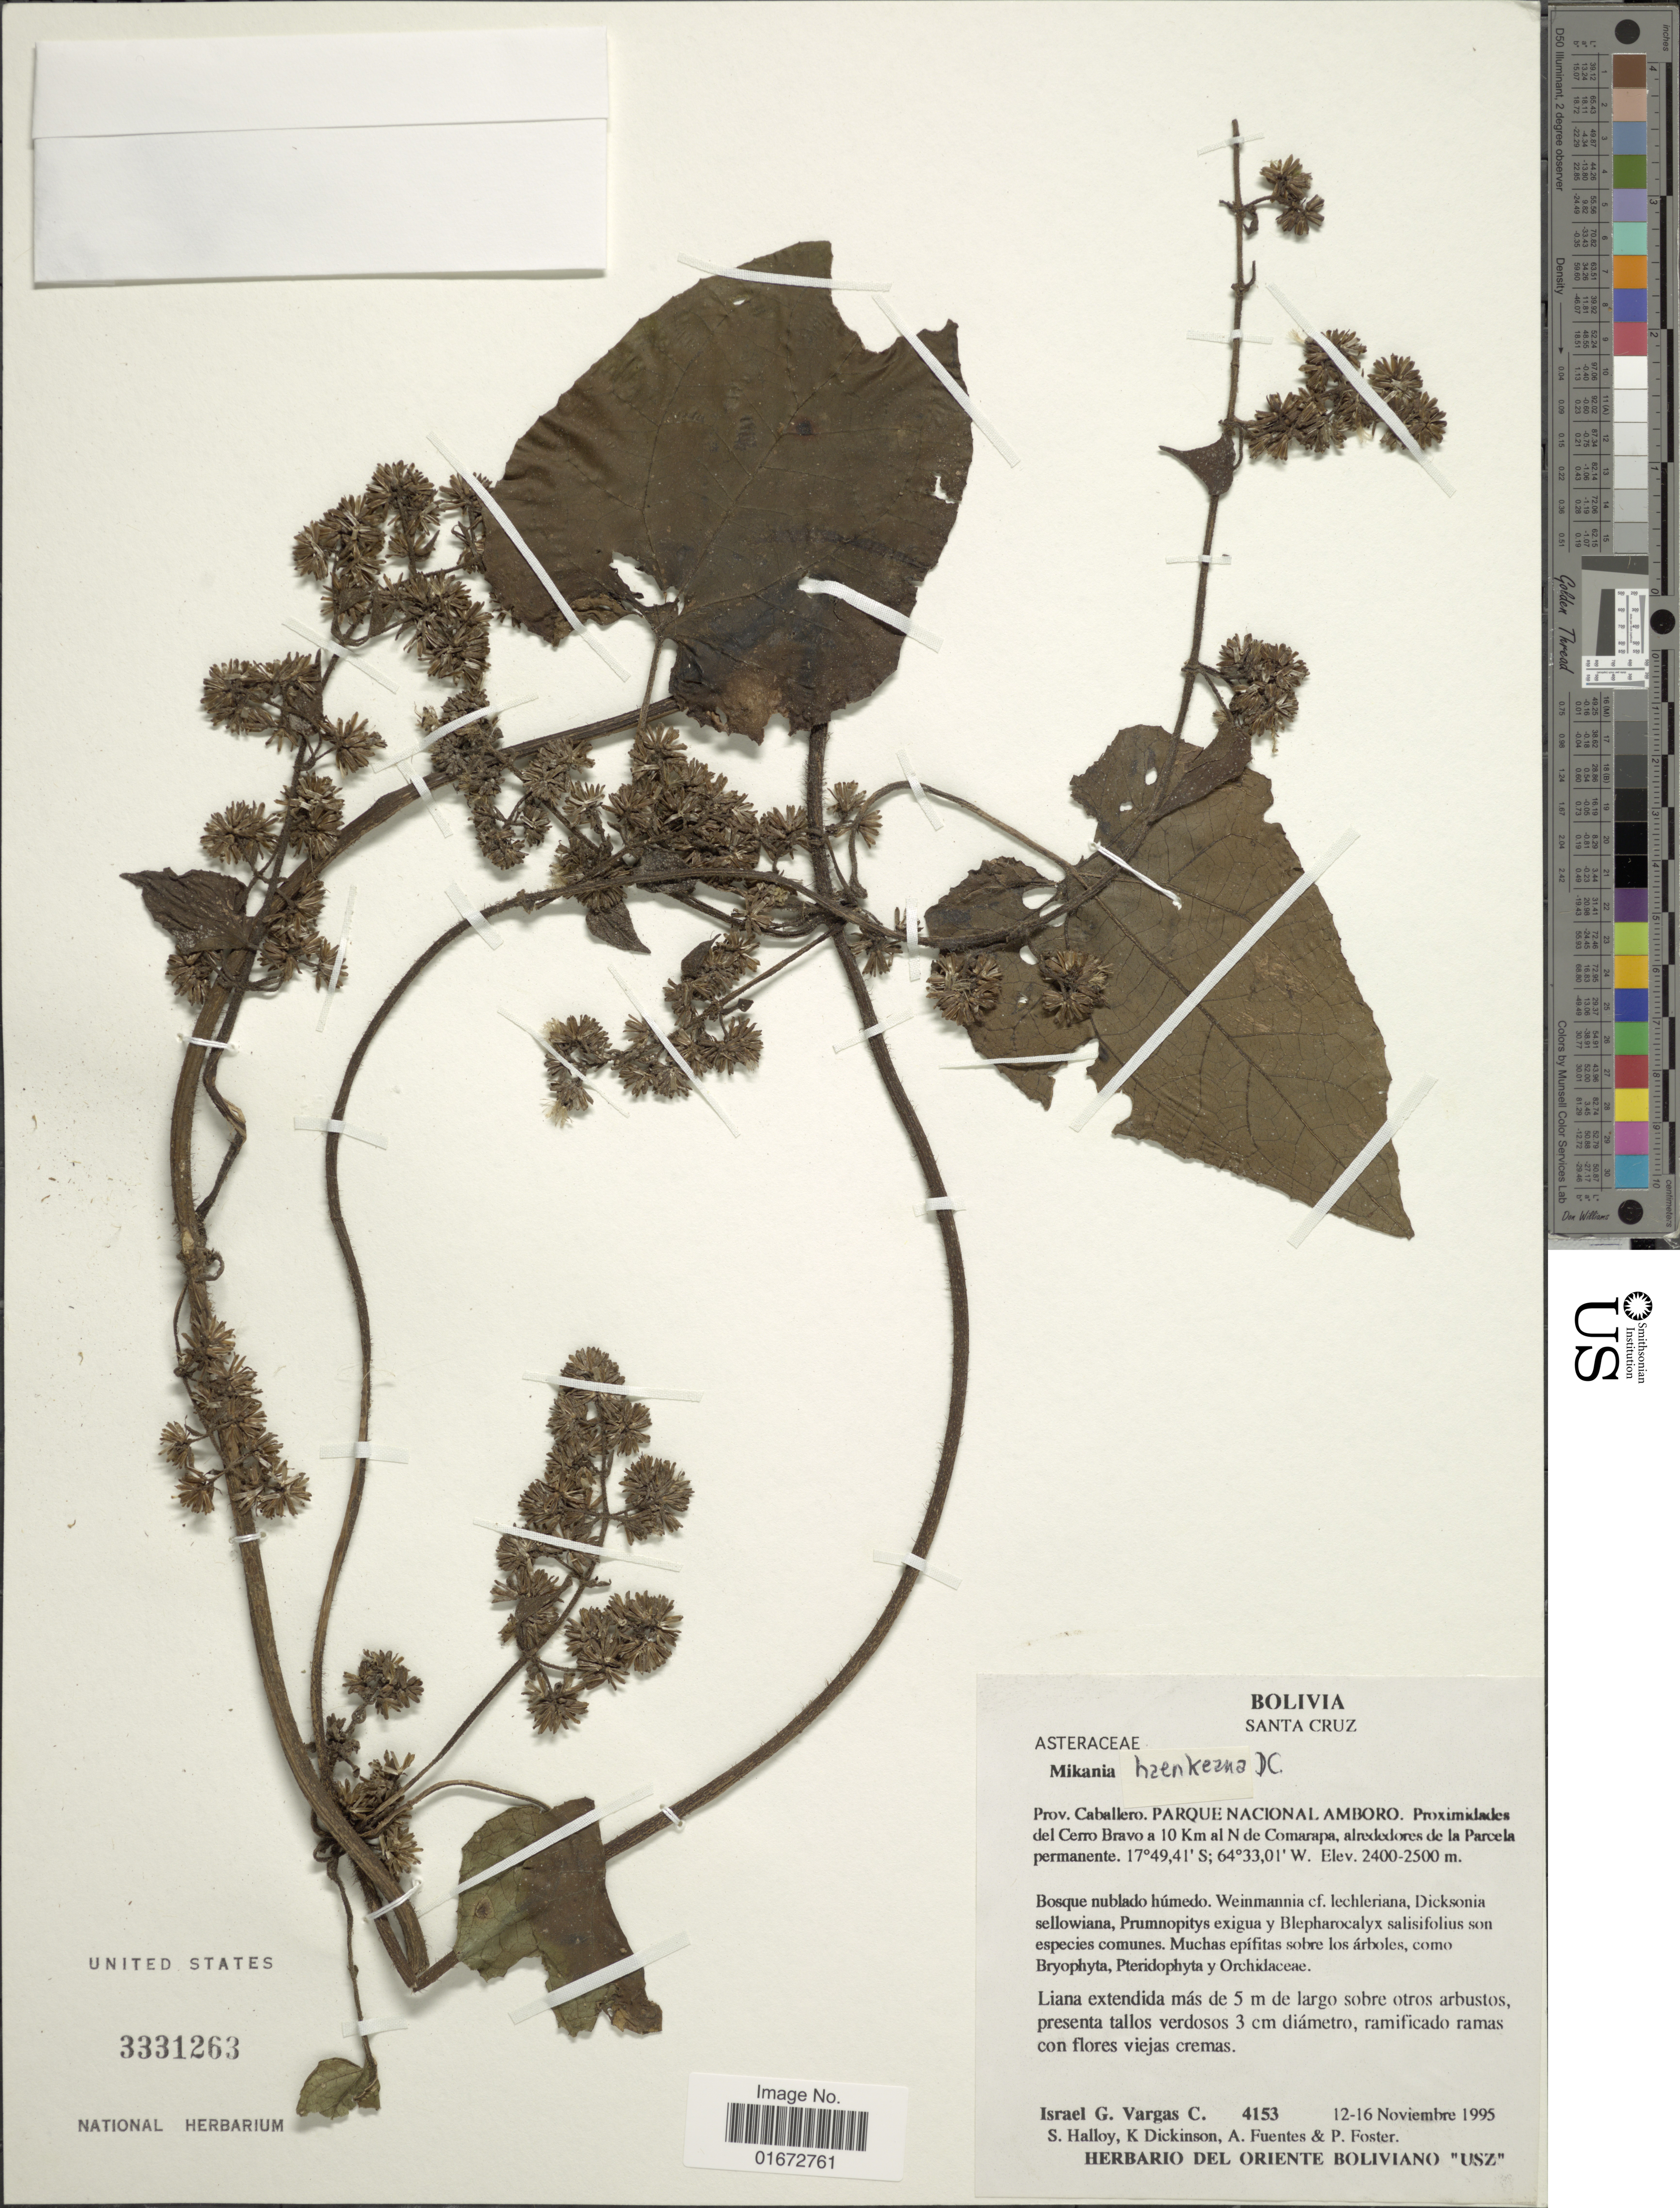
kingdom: Plantae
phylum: Tracheophyta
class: Magnoliopsida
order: Asterales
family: Asteraceae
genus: Mikania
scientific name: Mikania haenkeana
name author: DC.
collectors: I. G. Vargas C., S. Halloy, K. Dickinson, A. Fuentes & P. Foster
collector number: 4153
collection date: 1995-11-12/1995-11-16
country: Bolivia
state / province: Santa Cruz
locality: Prov. Caballero. Parque Nacional Amboro. Proximidades del Cerro Bravo a 10 Km al N de Comarapa, alrededores de la Parcela permanente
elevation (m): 2400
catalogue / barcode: US 3331263